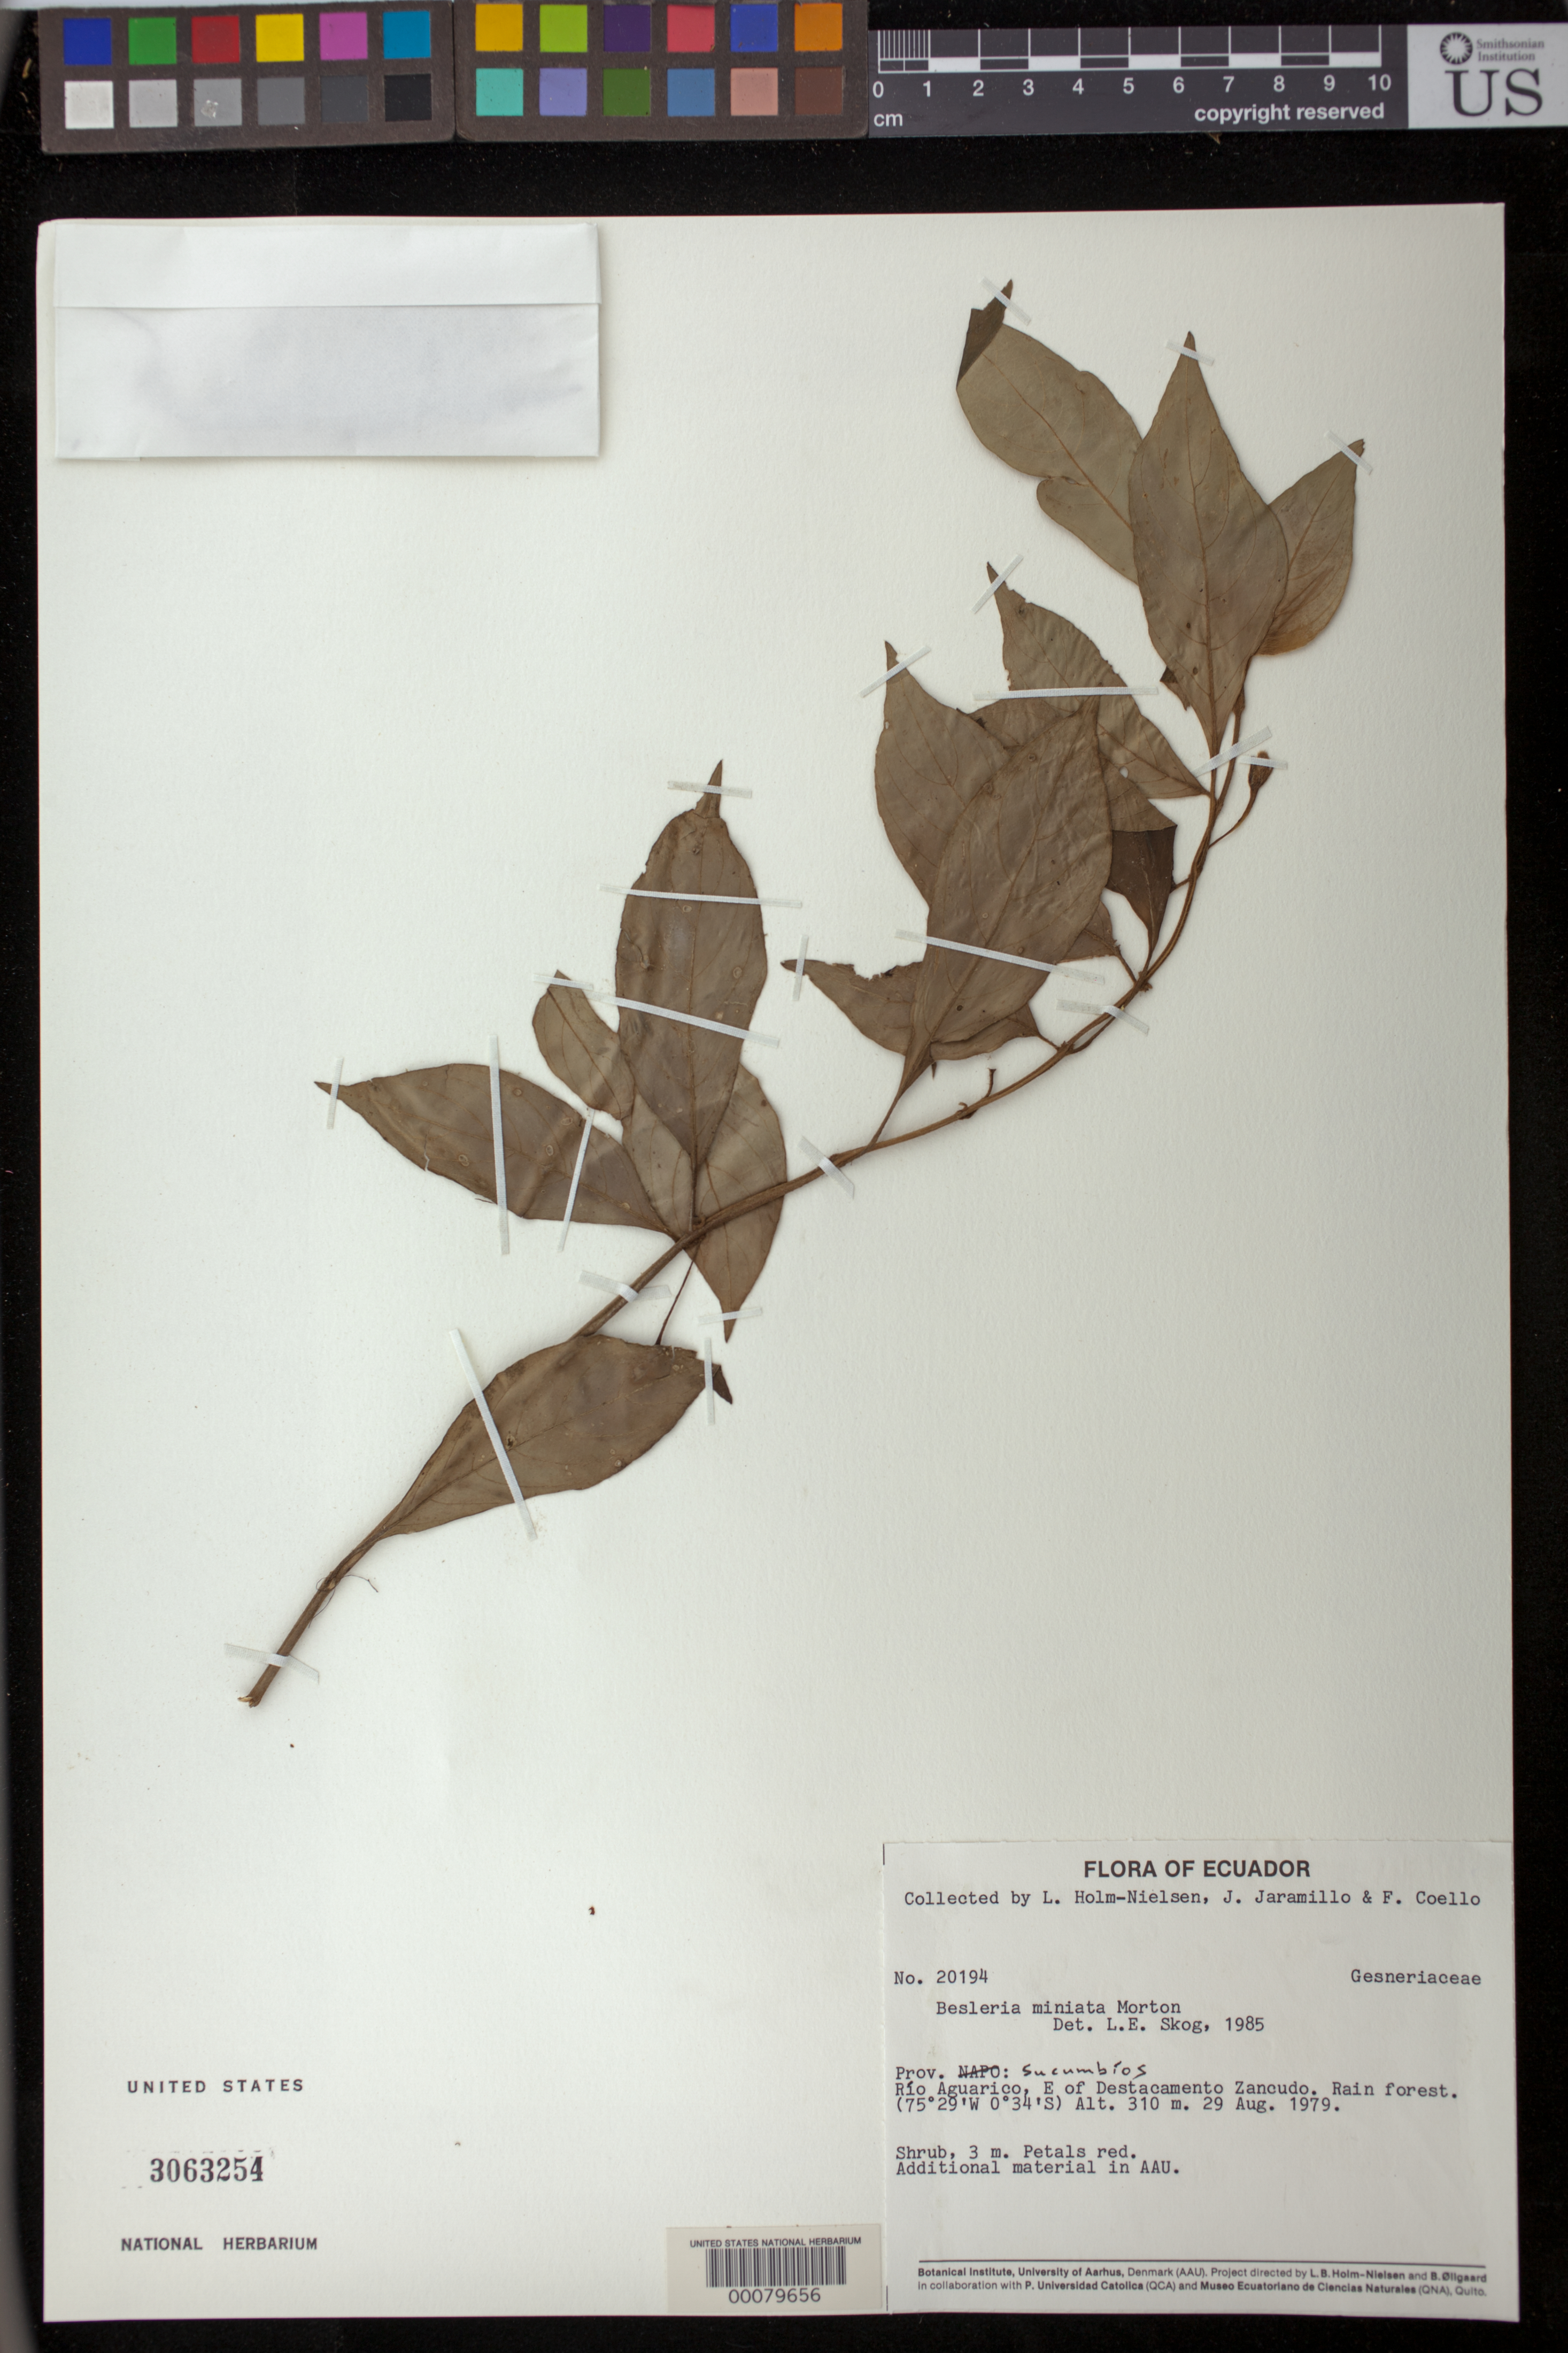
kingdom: Plantae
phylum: Tracheophyta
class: Magnoliopsida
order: Lamiales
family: Gesneriaceae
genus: Besleria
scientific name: Besleria miniata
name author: C.V. Morton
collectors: L. B. Holm-Nielsen & et al.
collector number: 20194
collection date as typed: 29 Aug 1979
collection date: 1979-08-29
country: Ecuador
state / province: Sucumbíos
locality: Napo.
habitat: Rain forest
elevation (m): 310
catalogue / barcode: US 3063254